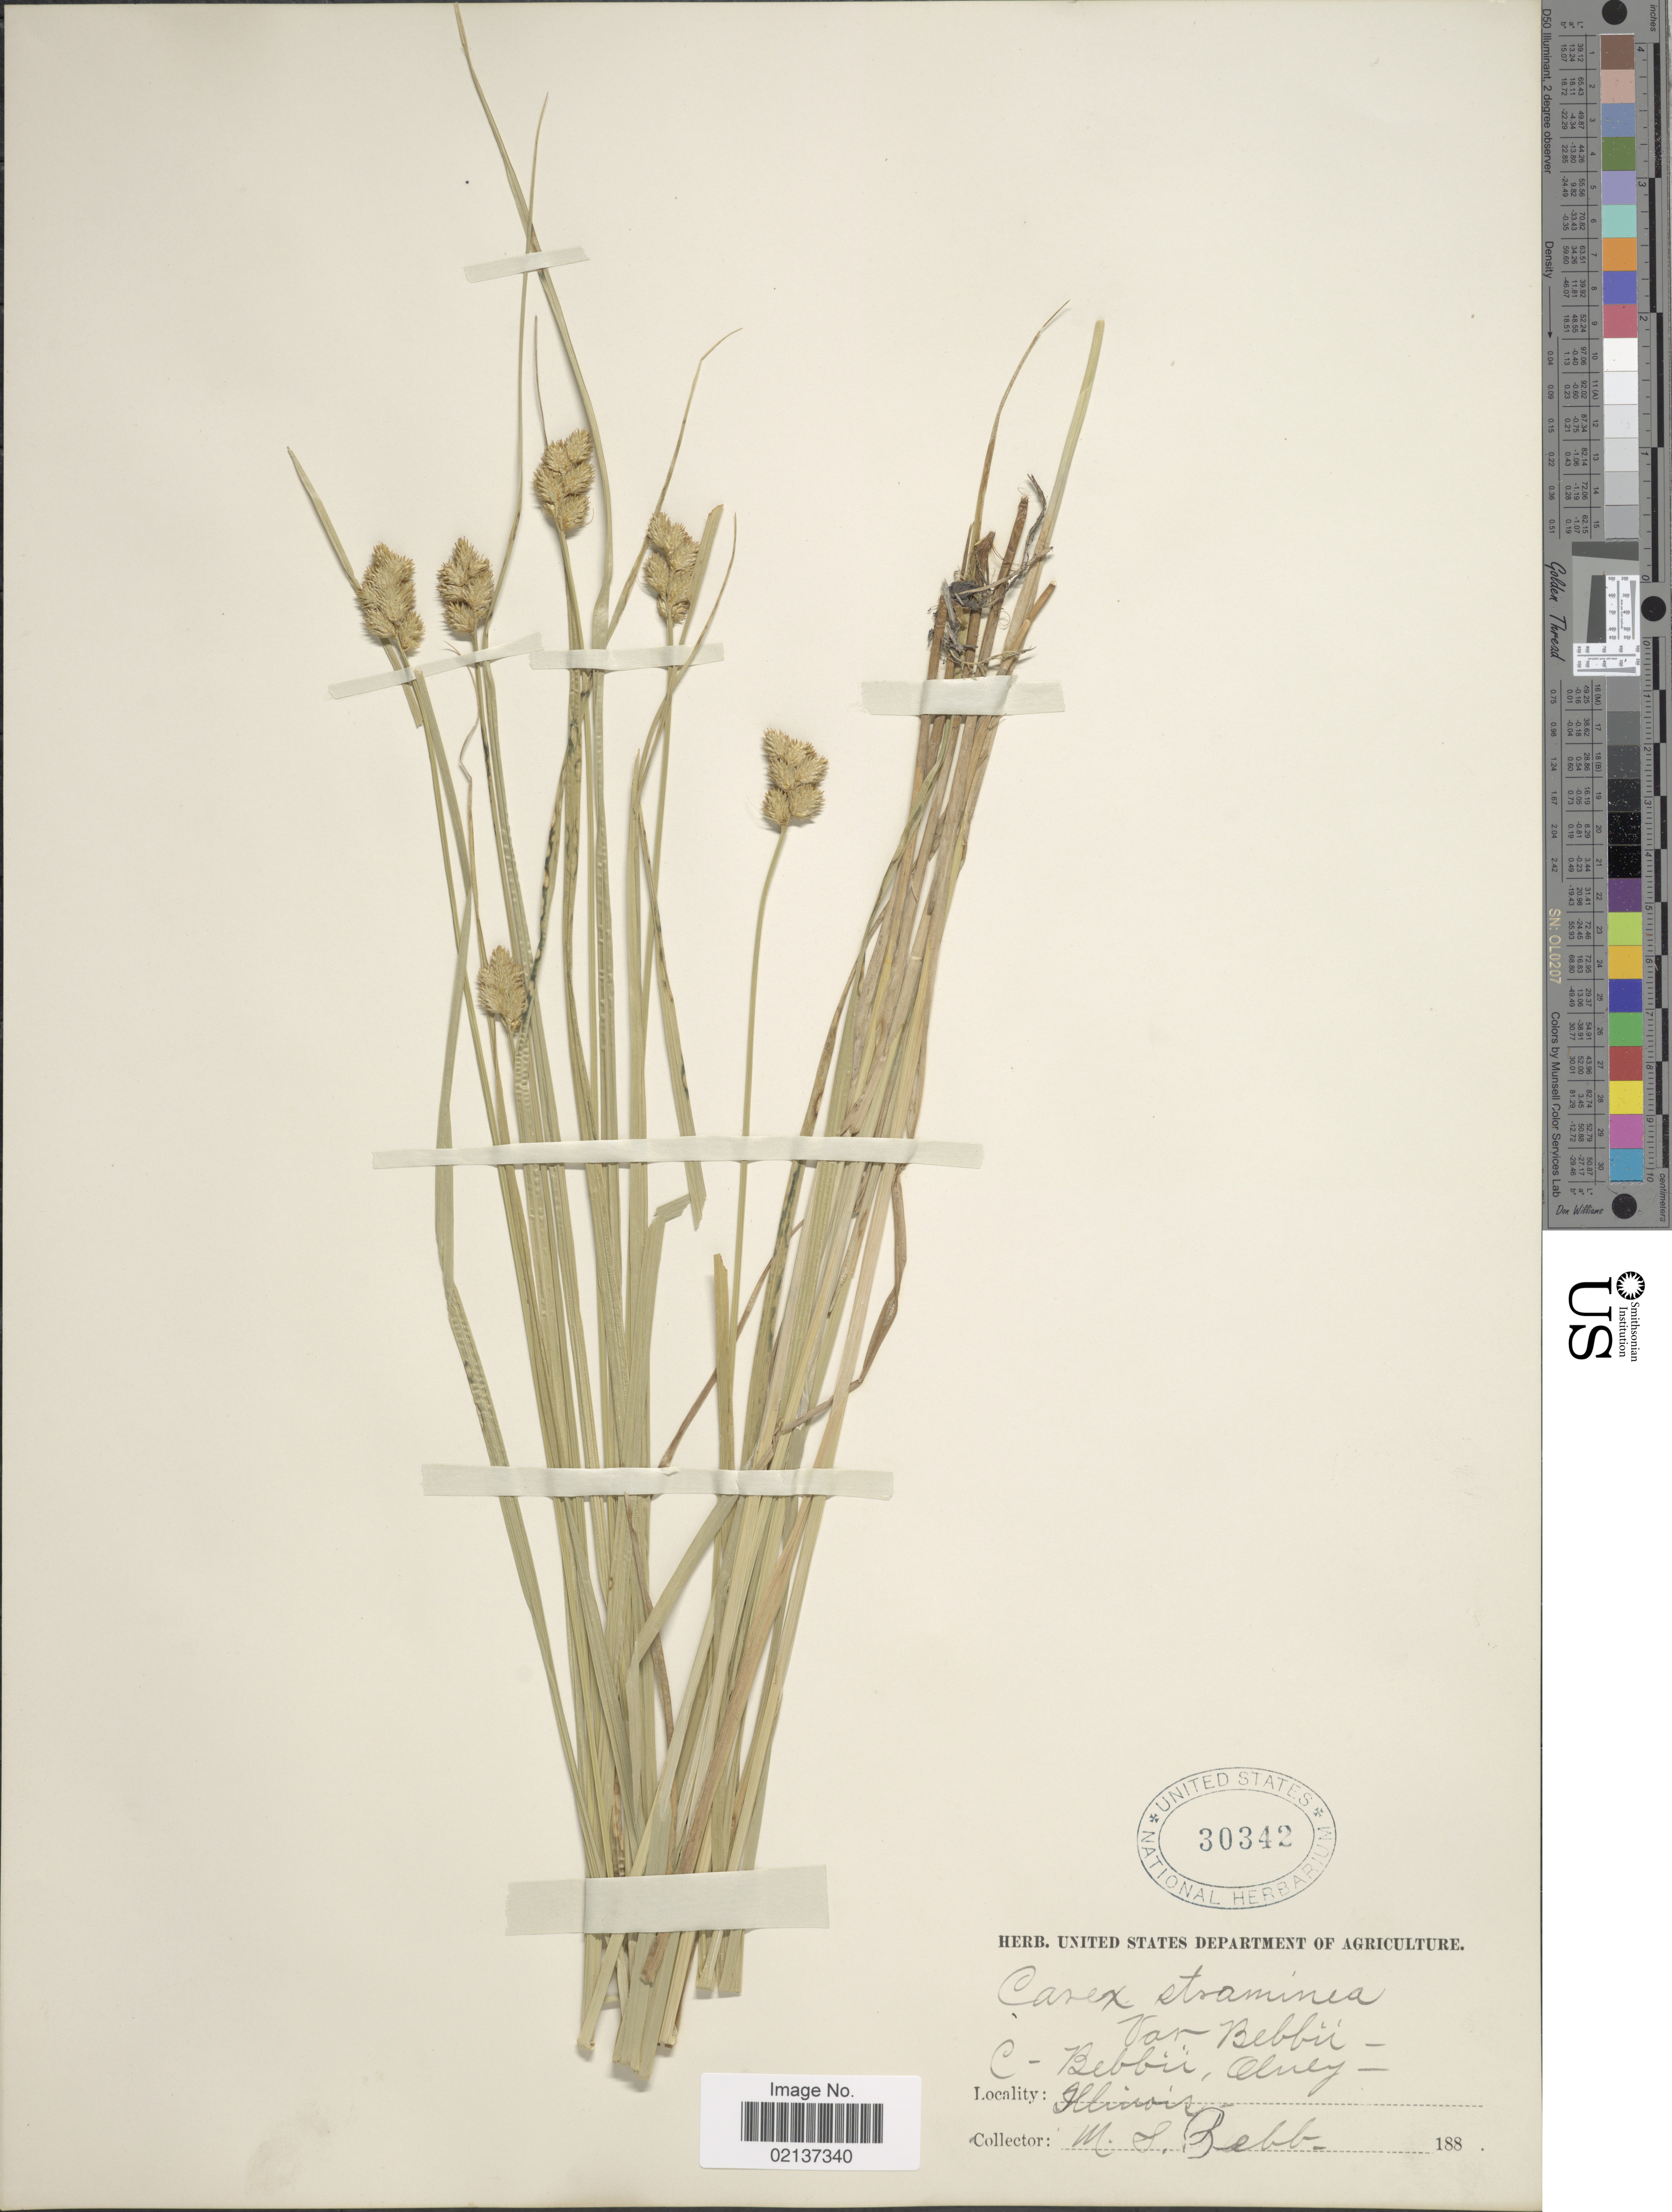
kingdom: Plantae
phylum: Tracheophyta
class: Liliopsida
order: Poales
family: Cyperaceae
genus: Carex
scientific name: Carex bebbii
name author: (L.H. Bailey) Olney ex Fernald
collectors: M. Bebb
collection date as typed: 188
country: United States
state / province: Illinois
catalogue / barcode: US 30342